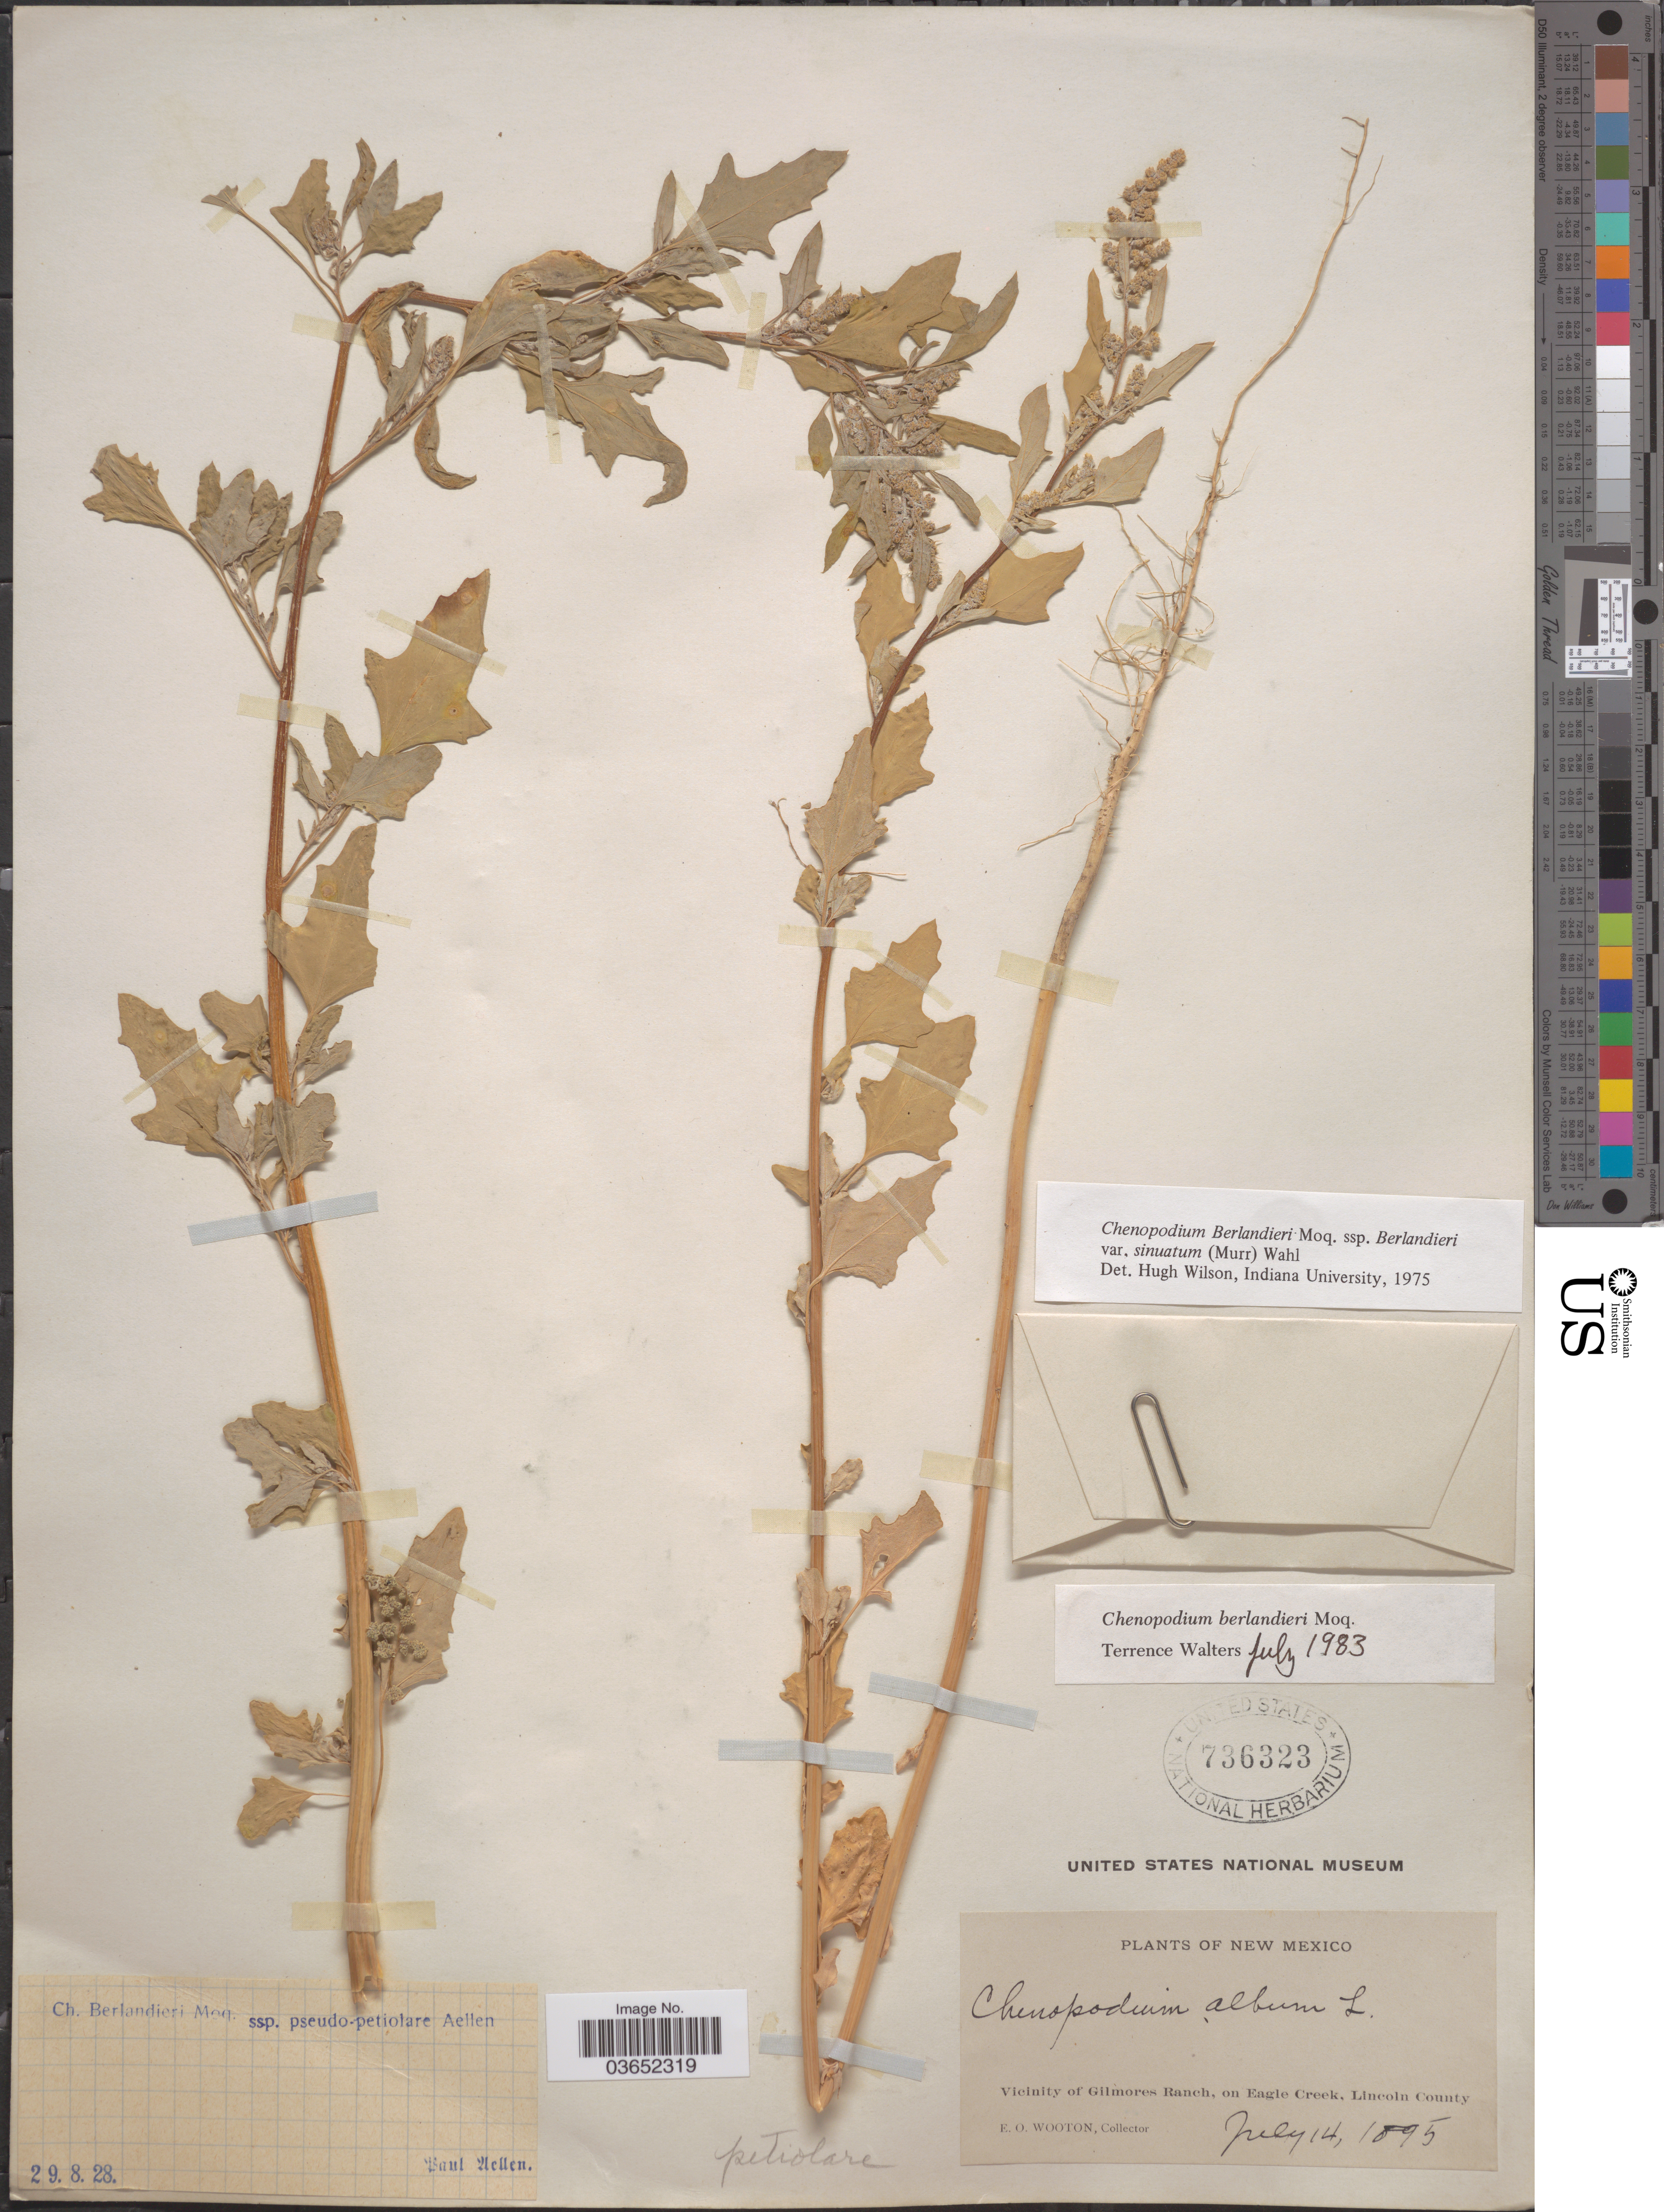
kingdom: Plantae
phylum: Tracheophyta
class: Magnoliopsida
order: Caryophyllales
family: Amaranthaceae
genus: Chenopodium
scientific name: Chenopodium berlandieri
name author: Moq.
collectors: E. O. Wooton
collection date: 1895-07-14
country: United States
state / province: New Mexico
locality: Vicinity of Gilmores Ranch, on Eagle Creek, Lincoln County.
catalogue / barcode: US 736323